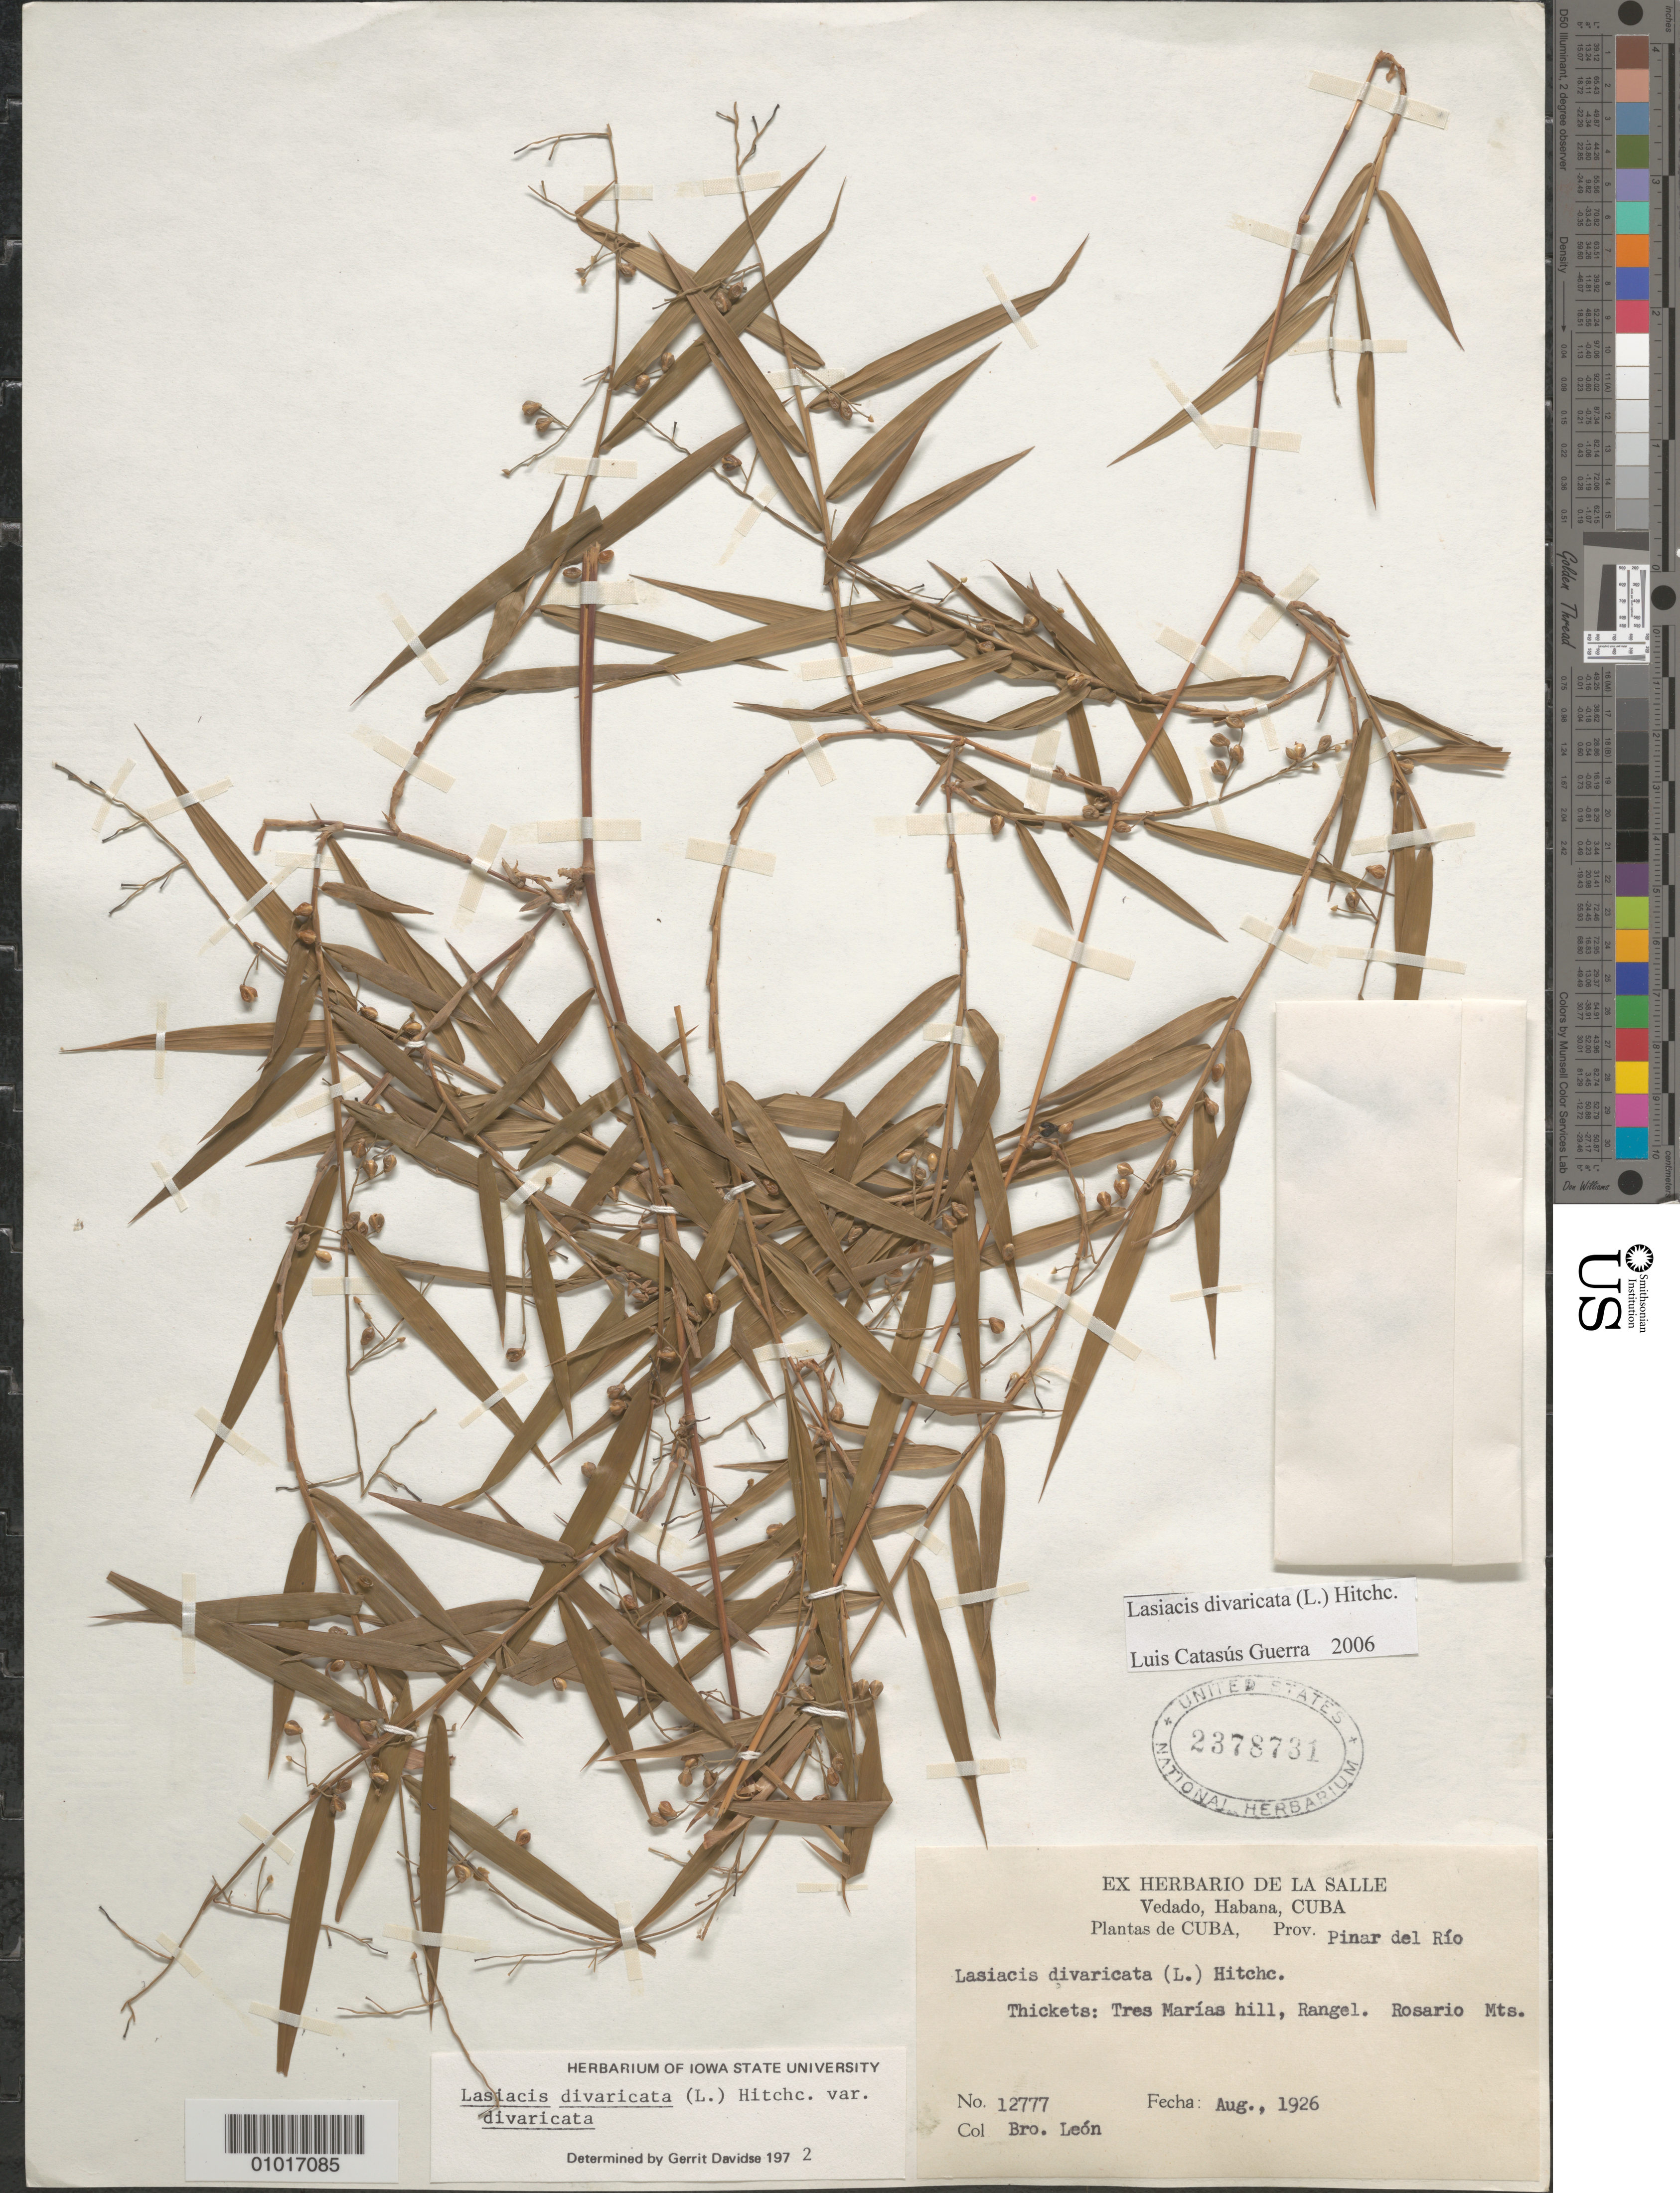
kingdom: Plantae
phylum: Tracheophyta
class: Liliopsida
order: Poales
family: Poaceae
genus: Lasiacis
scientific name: Lasiacis divaricata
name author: (L.) Hitchc.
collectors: Bro. León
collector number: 12777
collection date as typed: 01 Aug 1926 to 31 Aug 1926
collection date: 1926-08-01/1926-08-31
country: Cuba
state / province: Pinar del Rio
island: Cuba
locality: Tres Marias hill, Rangel Rosario mts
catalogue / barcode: US 2378731